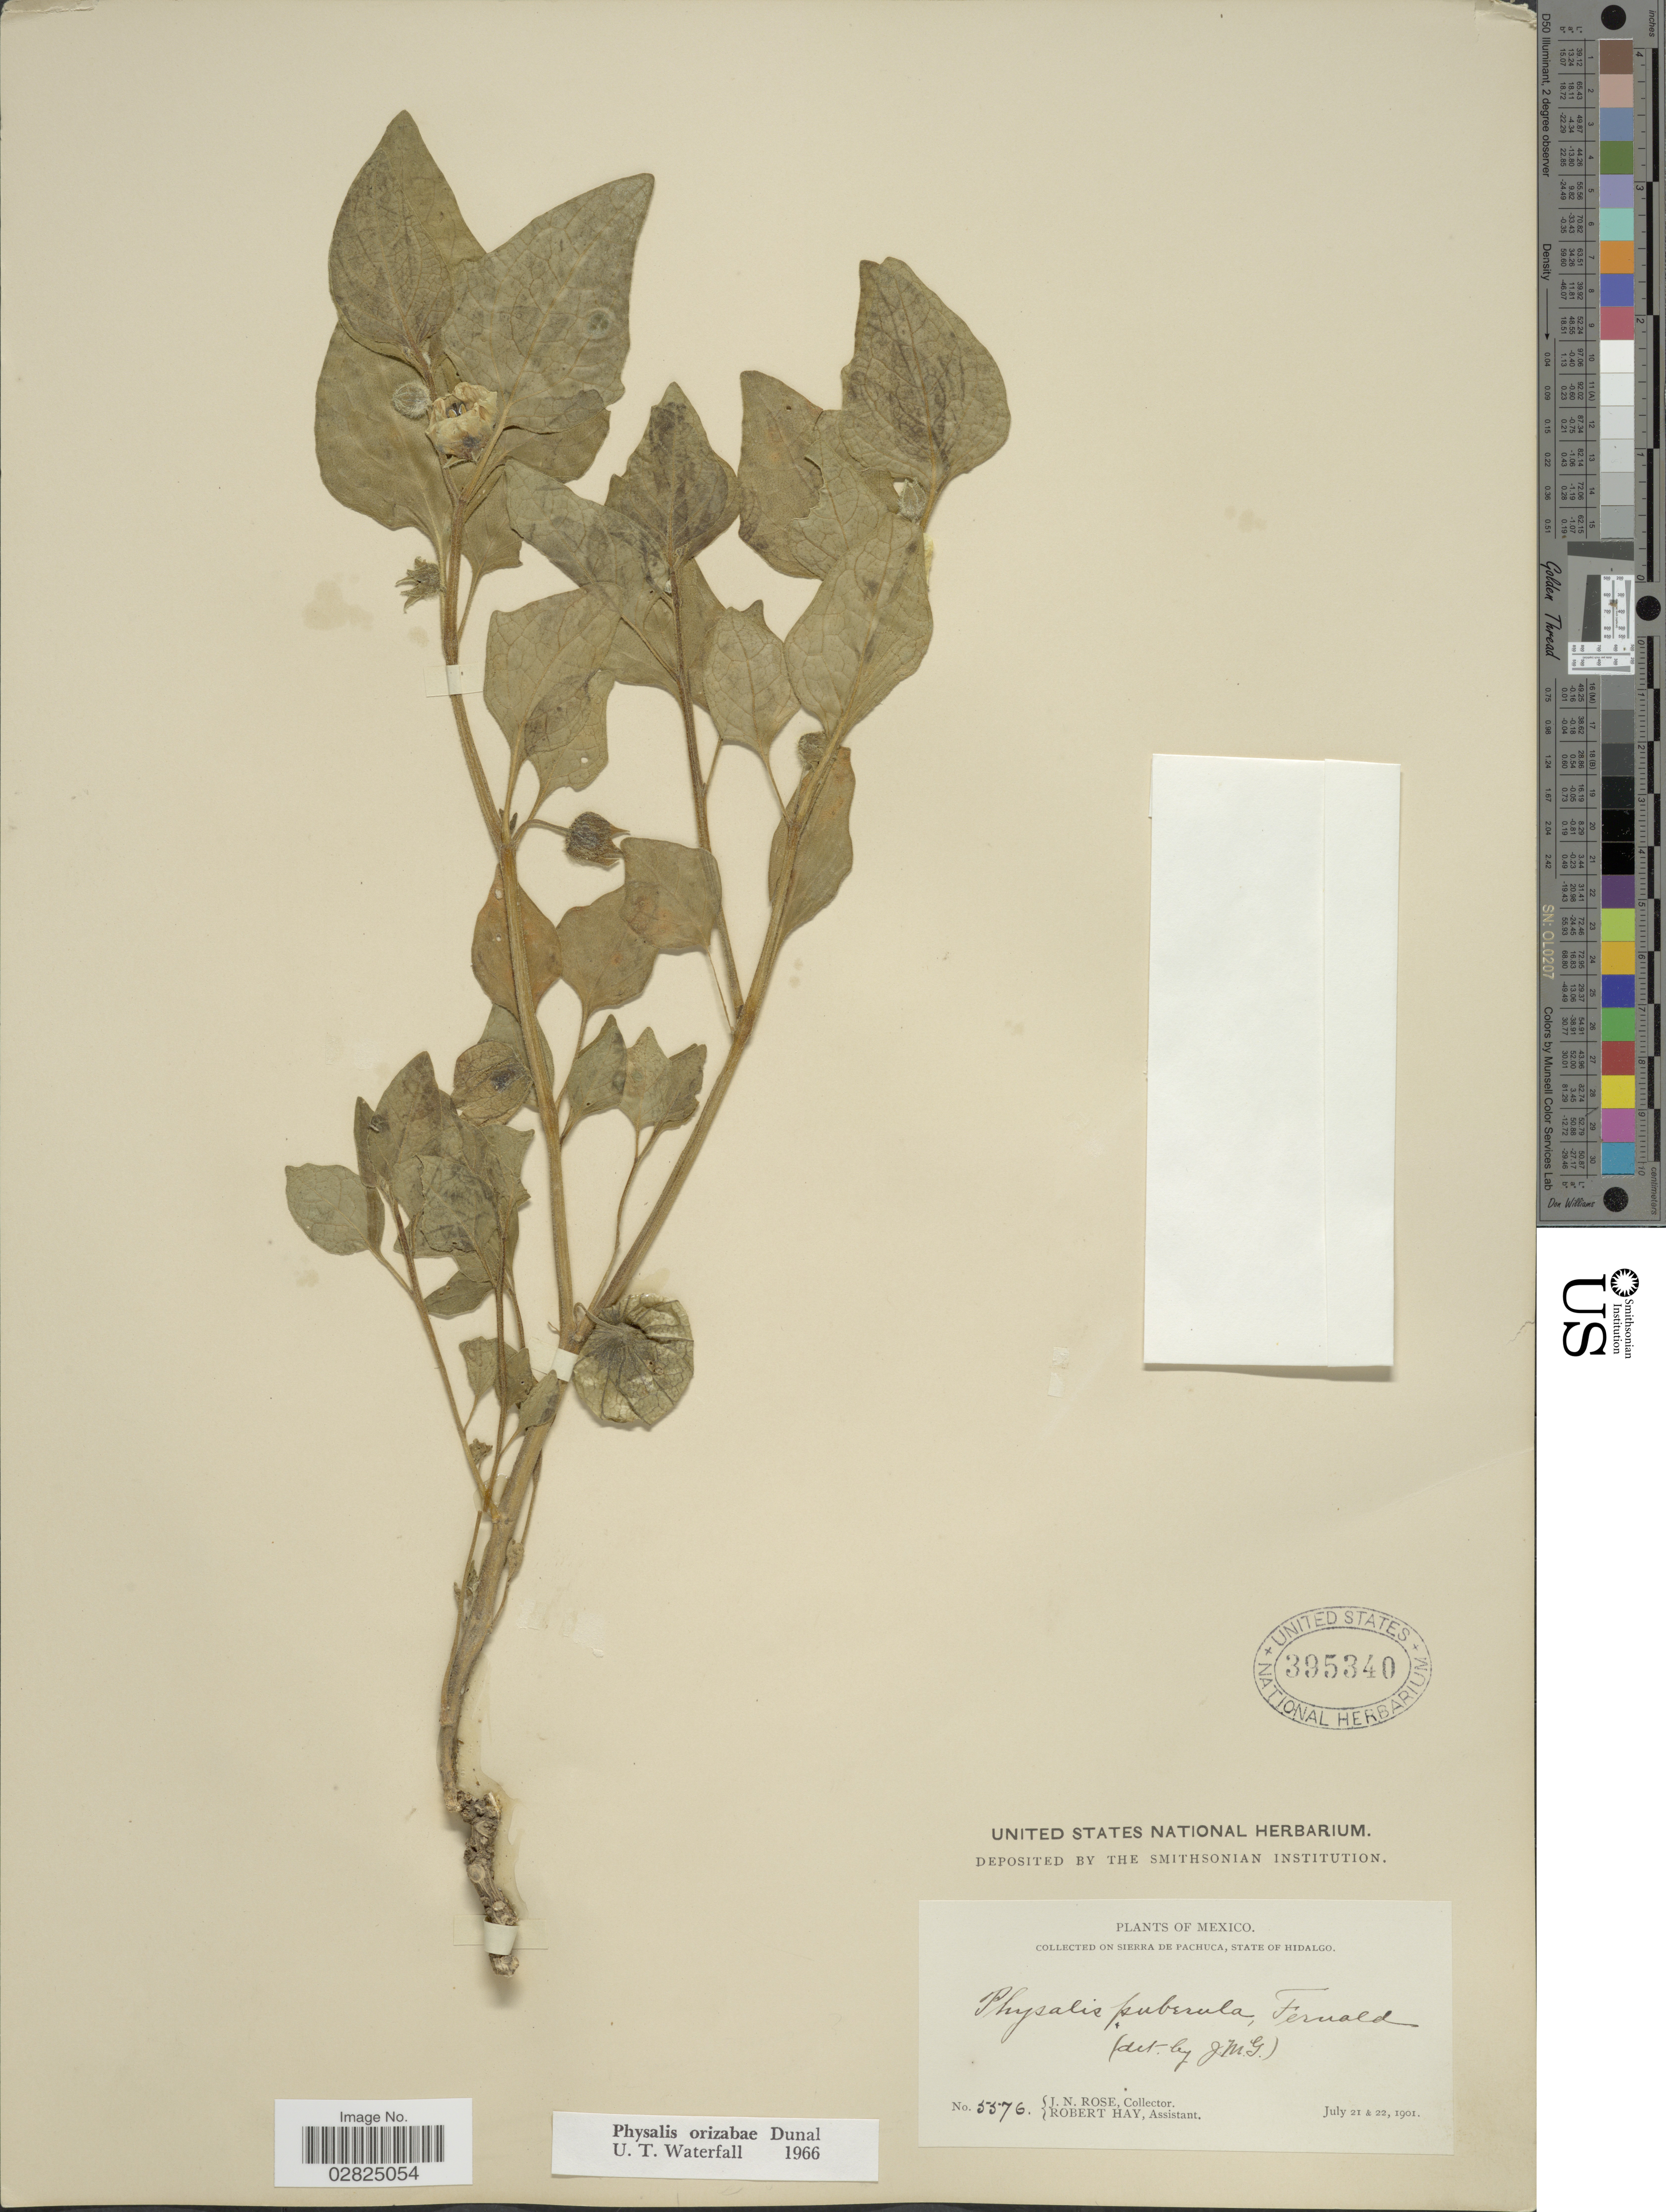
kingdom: Plantae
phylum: Tracheophyta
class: Magnoliopsida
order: Solanales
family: Solanaceae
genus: Physalis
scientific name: Physalis orizabae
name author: Dunal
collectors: J. N. Rose & R. H. Hay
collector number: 5376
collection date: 1901-07-21/1901-07-22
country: Mexico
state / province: Hidalgo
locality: Sierra de Pachuca.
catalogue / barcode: US 395340